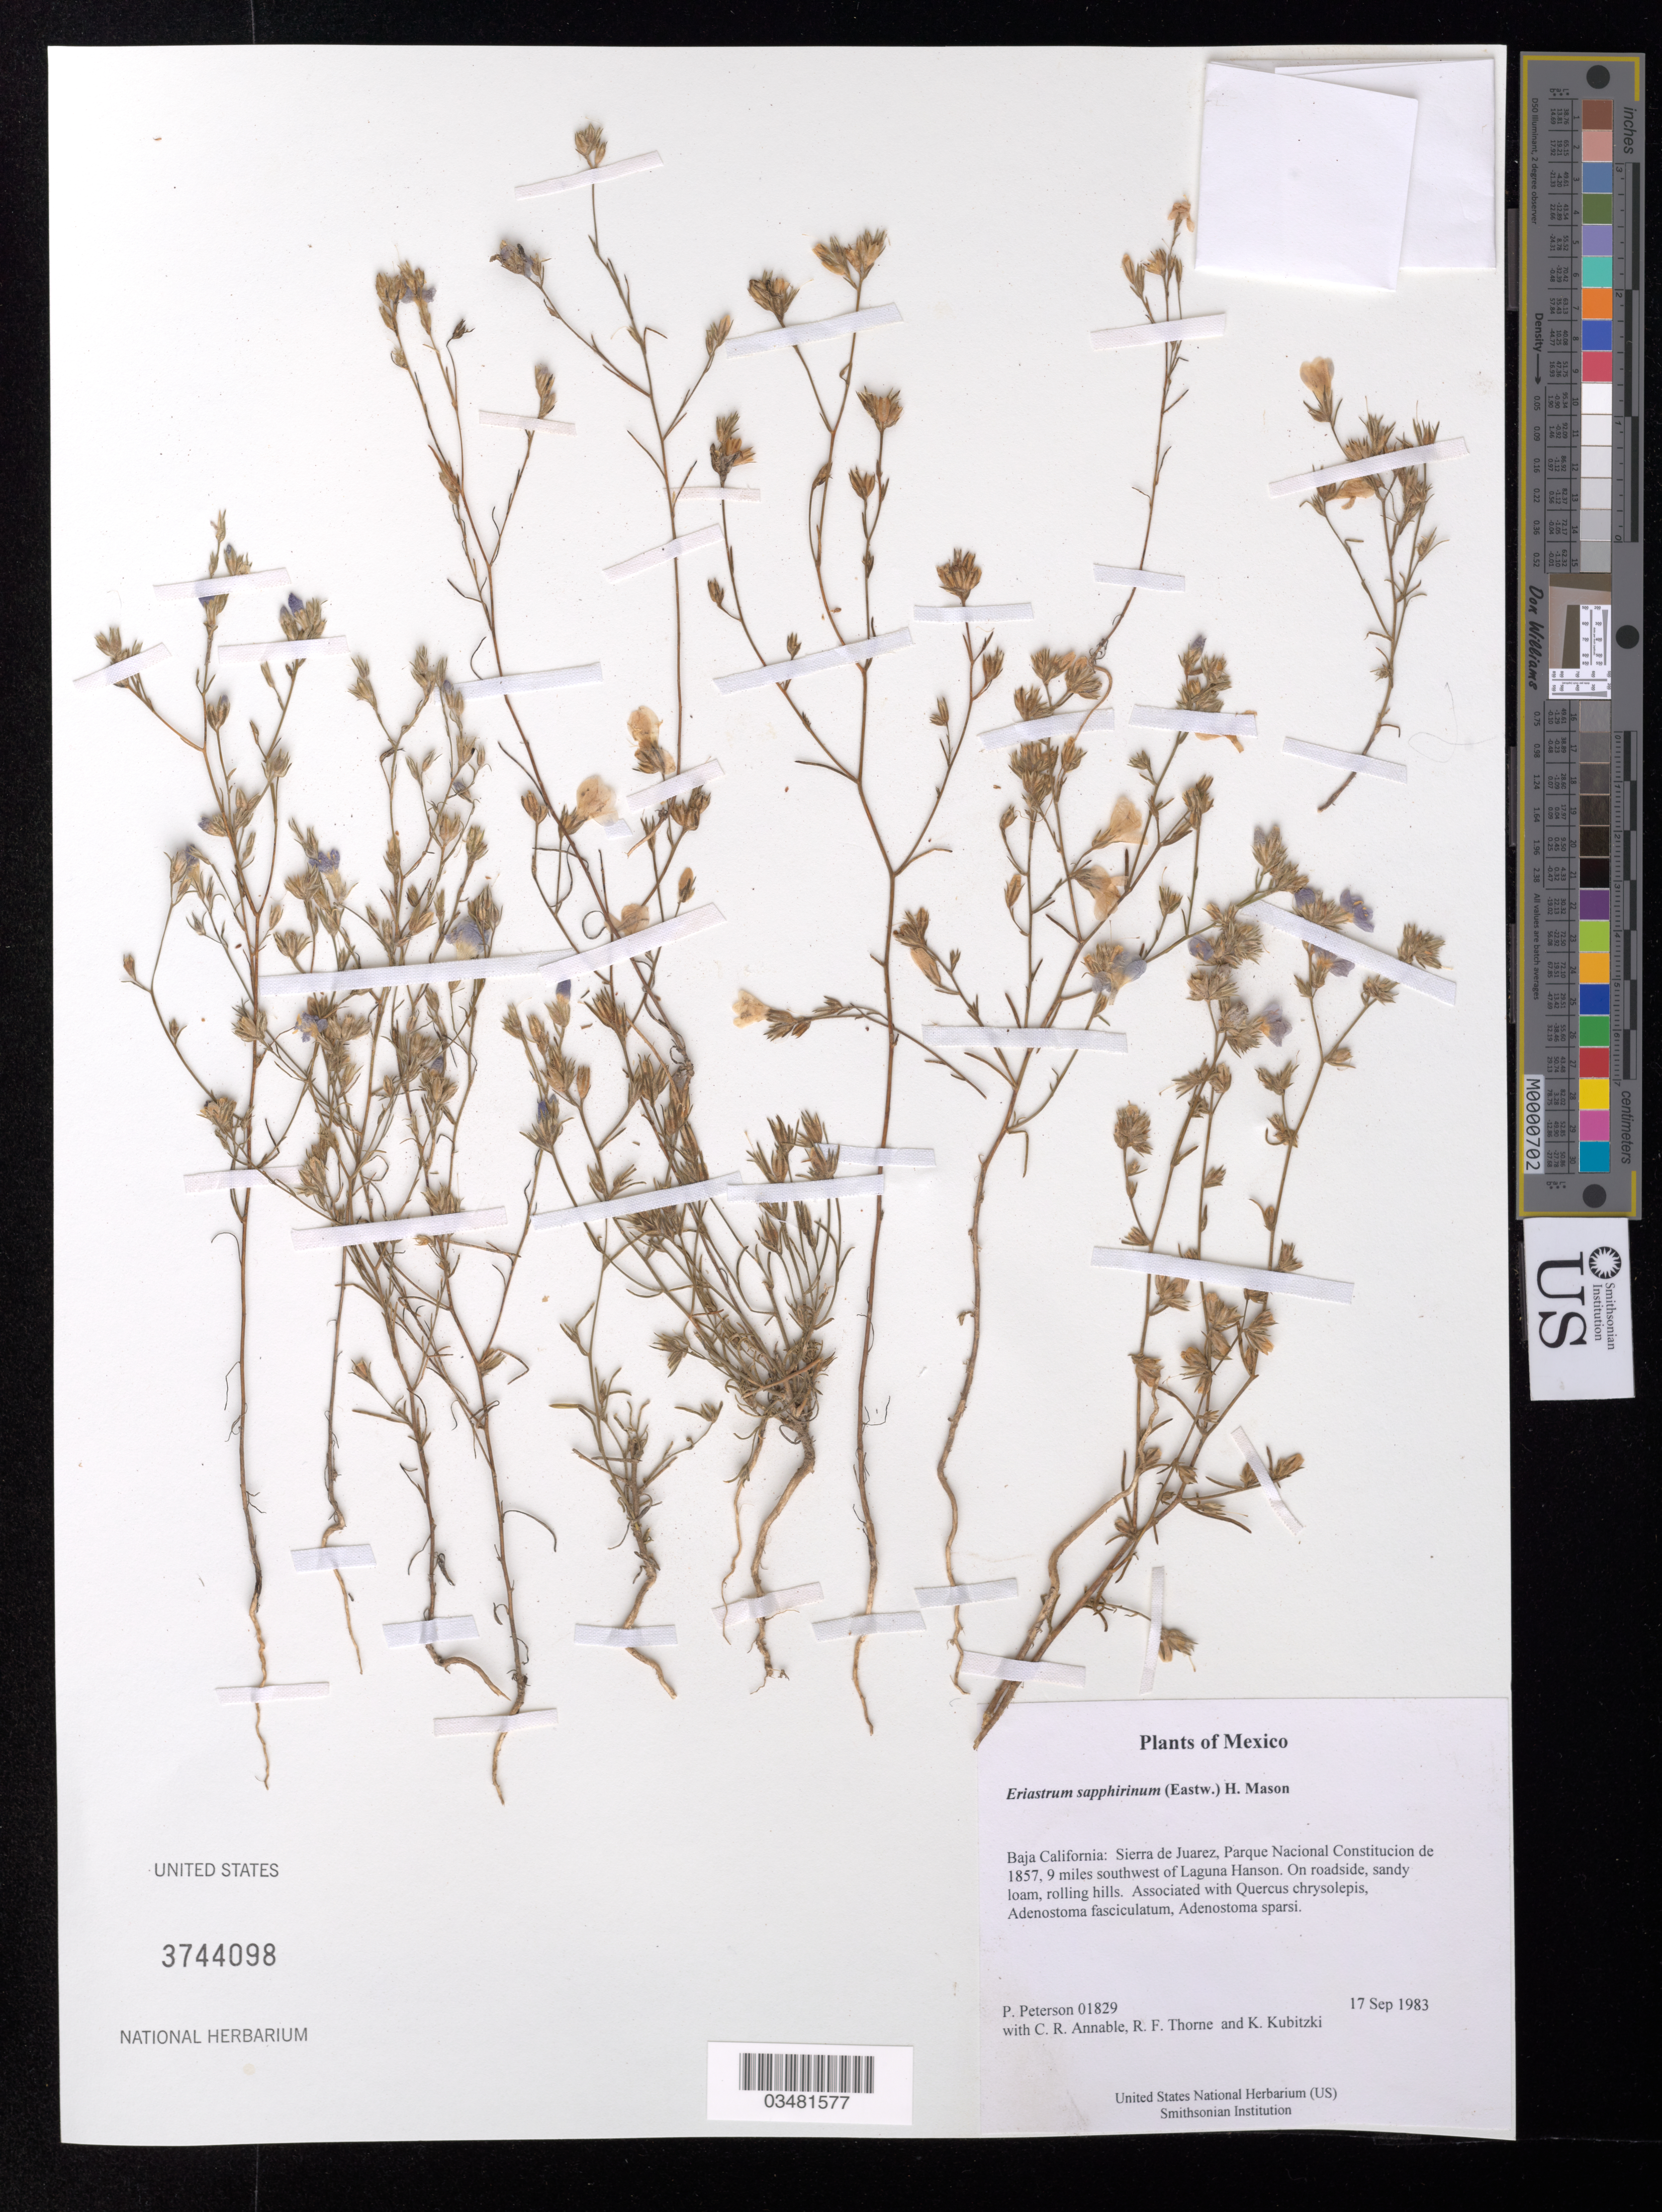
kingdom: Plantae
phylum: Tracheophyta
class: Magnoliopsida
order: Ericales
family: Polemoniaceae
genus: Eriastrum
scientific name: Eriastrum sapphirinum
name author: (Eastw.) H. Mason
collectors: P. M. Peterson, C. R. Annable, R. F. Thorne & K. Kubitzki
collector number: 01829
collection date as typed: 17 Sep 1983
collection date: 1983-09-17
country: Mexico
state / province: Baja California Norte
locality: Sierra de Juarez, Parque Nacional Constitucion de 1857, 9 miles southwest of Laguna Hanson.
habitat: On roadside, sandy loam, rolling hills. Associated with Quercus chrysolepis, Adenostoma fasciculatum, Adenostoma sparsi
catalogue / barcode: US 3744098